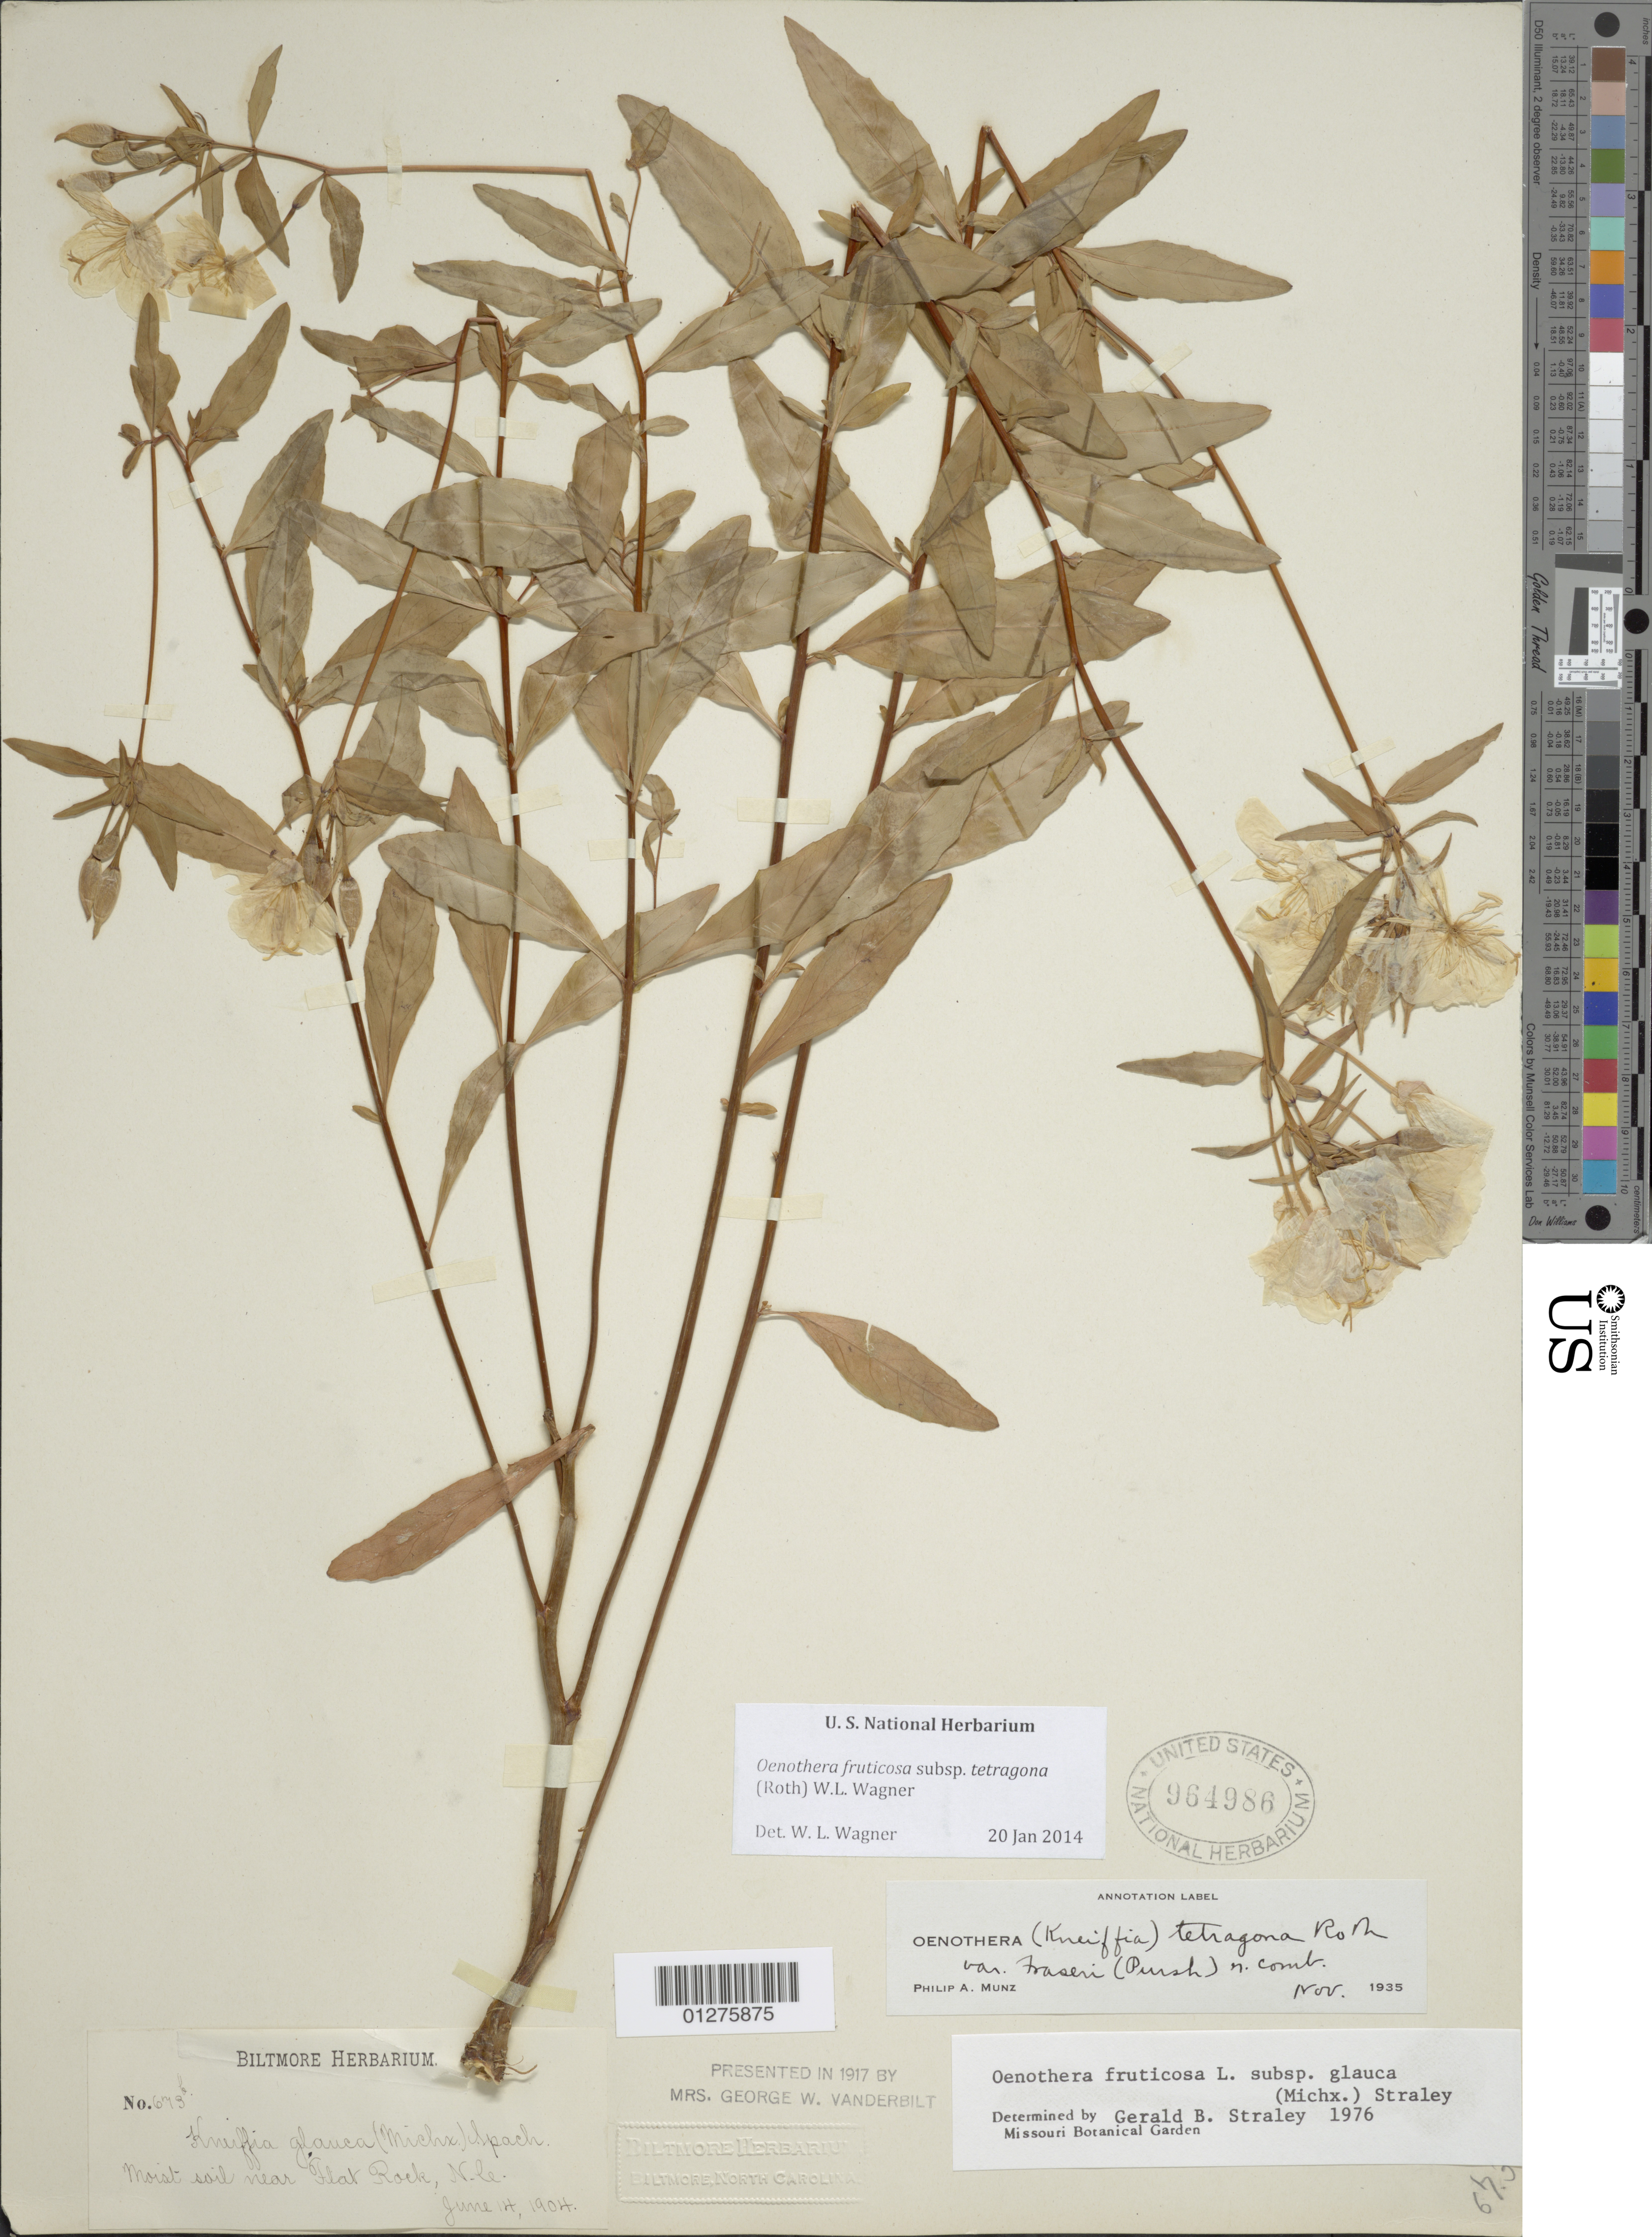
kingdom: Plantae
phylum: Tracheophyta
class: Magnoliopsida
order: Myrtales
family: Onagraceae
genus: Oenothera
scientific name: Oenothera fruticosa subsp. tetragona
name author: (Roth) W.L. Wagner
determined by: Wagner, W. L., (BOT), Smithsonian Institution - National Museum of Natural History (UNITED STATES)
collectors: ex herb. Biltmore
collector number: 673b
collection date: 1904-06-14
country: United States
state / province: North Carolina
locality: Near Flat Rock,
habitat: Moist soil.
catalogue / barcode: US 964986